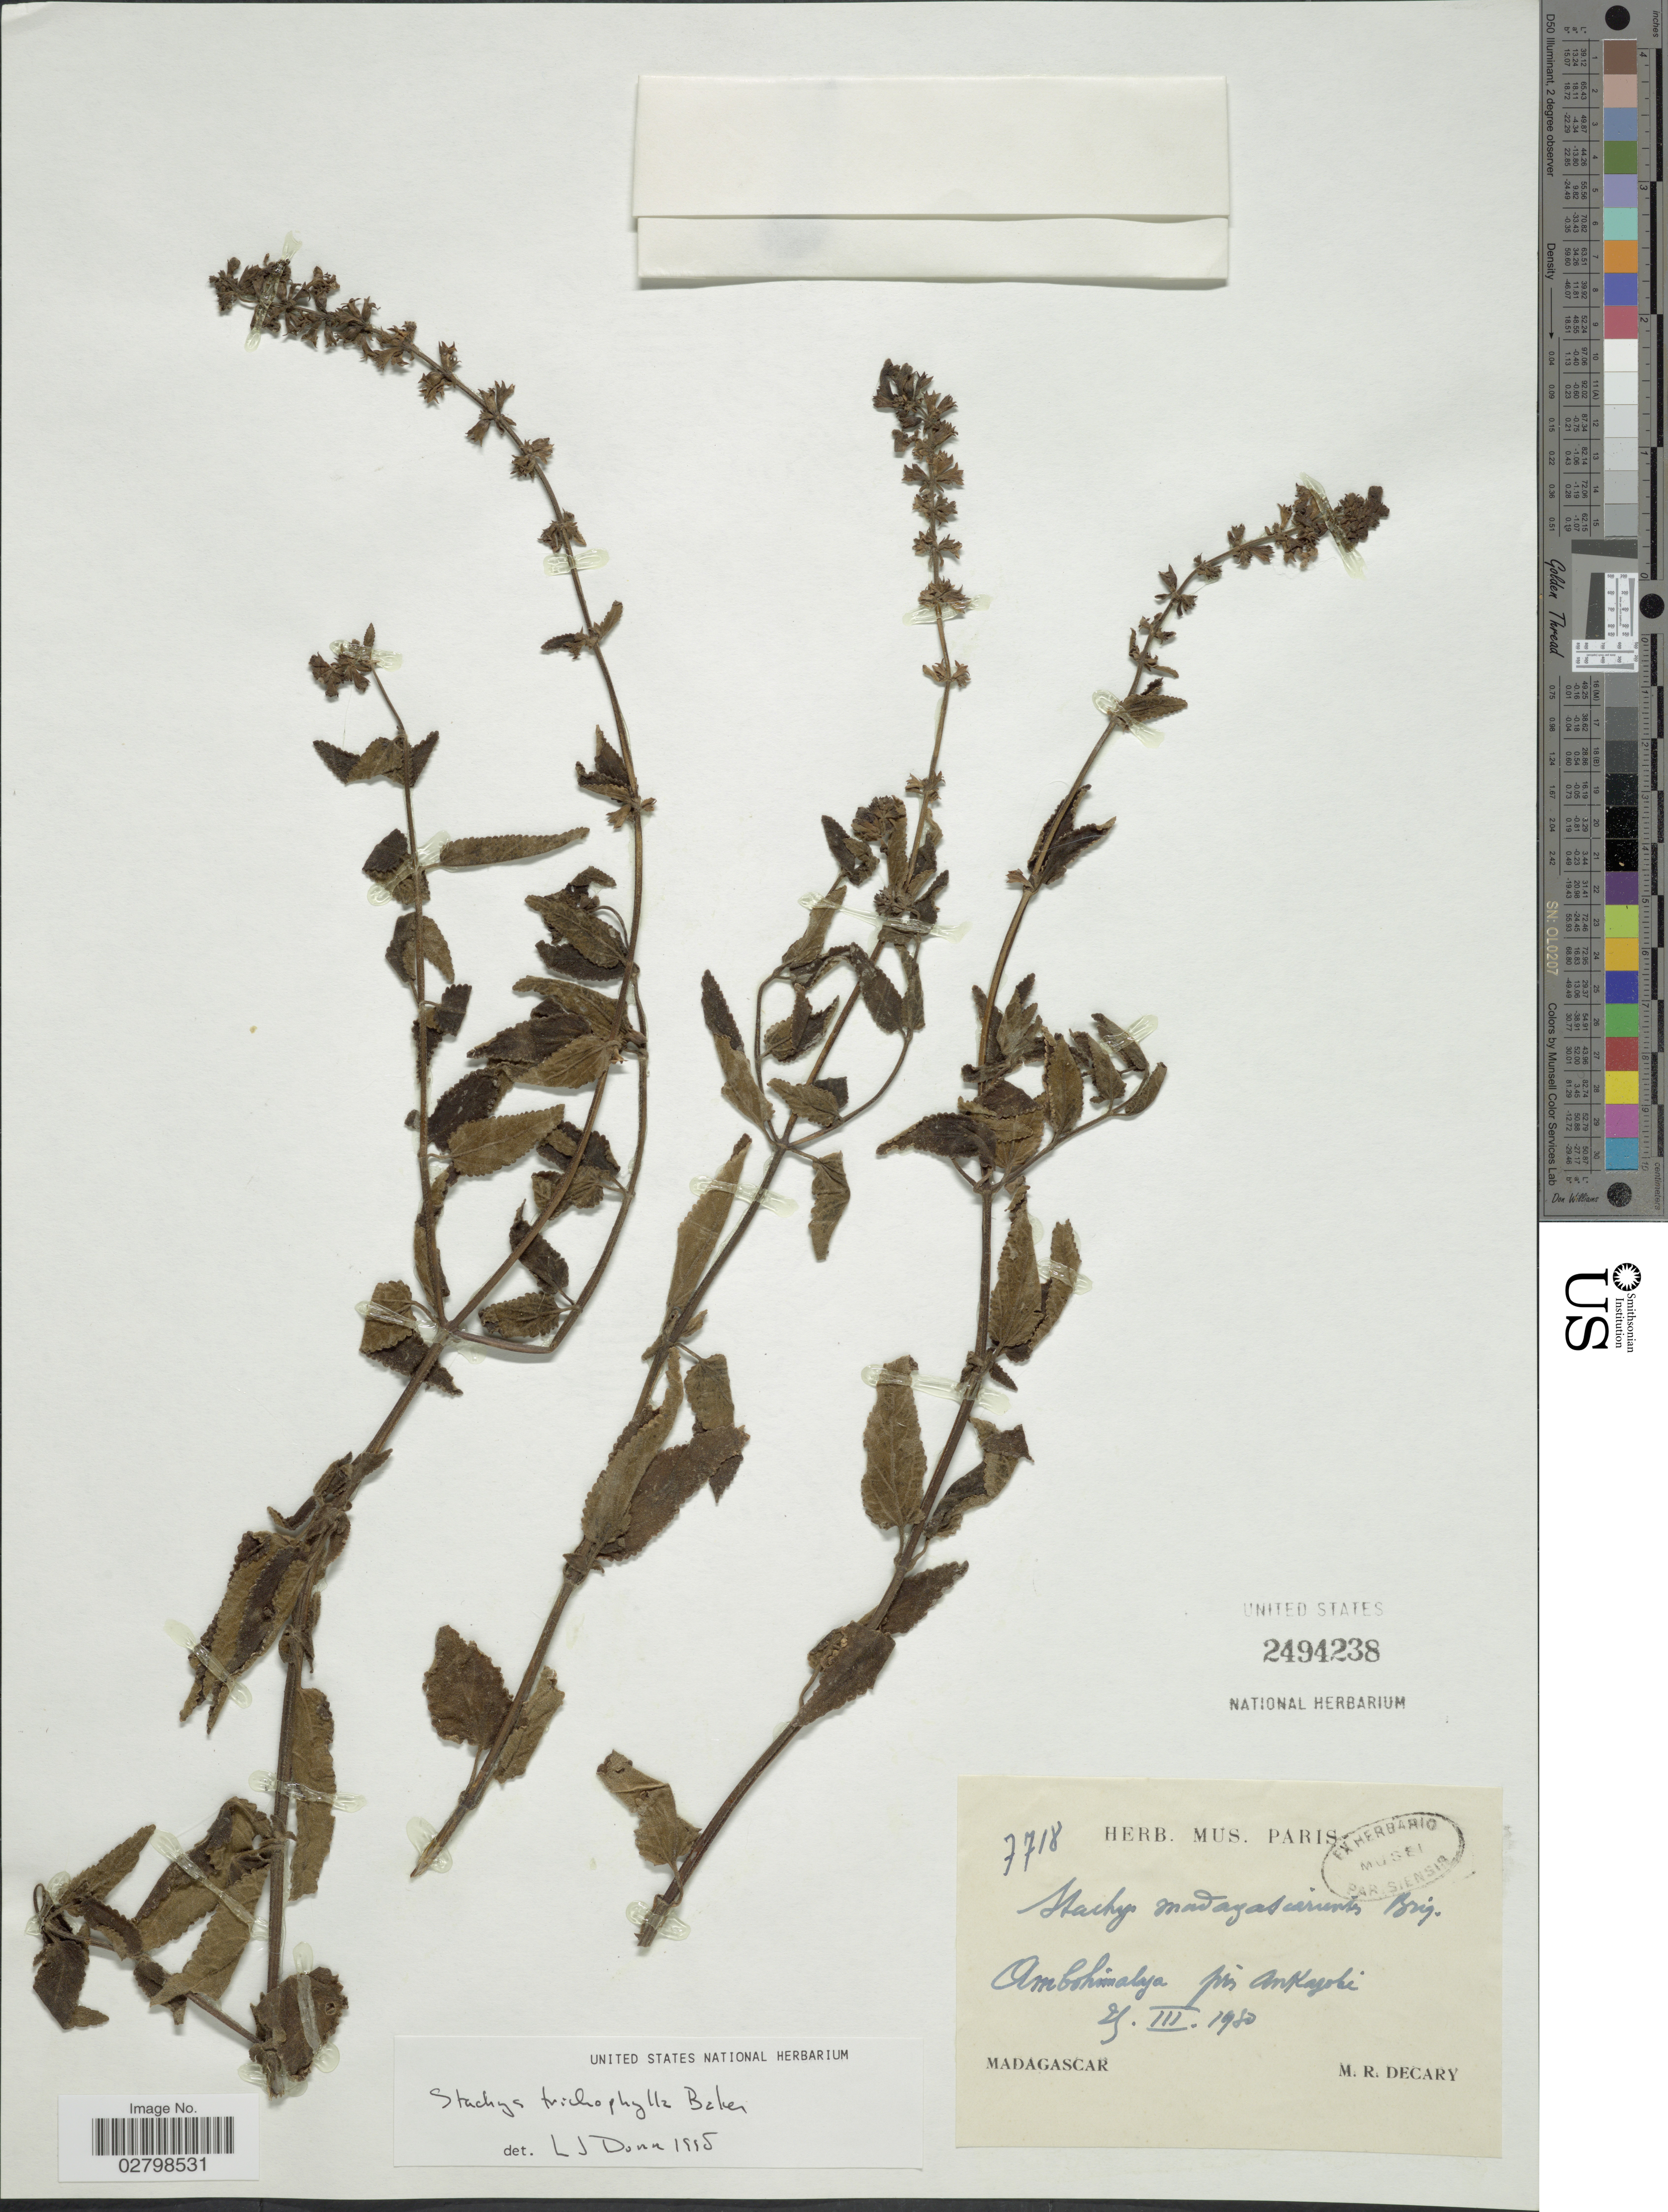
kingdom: Plantae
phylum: Tracheophyta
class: Magnoliopsida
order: Lamiales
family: Lamiaceae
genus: Stachys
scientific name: Stachys trichophylla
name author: Baker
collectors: R. Decary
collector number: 7718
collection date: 1980-03-29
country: Madagascar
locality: Ambohimalaya près Ankazobi.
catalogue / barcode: US 2494238